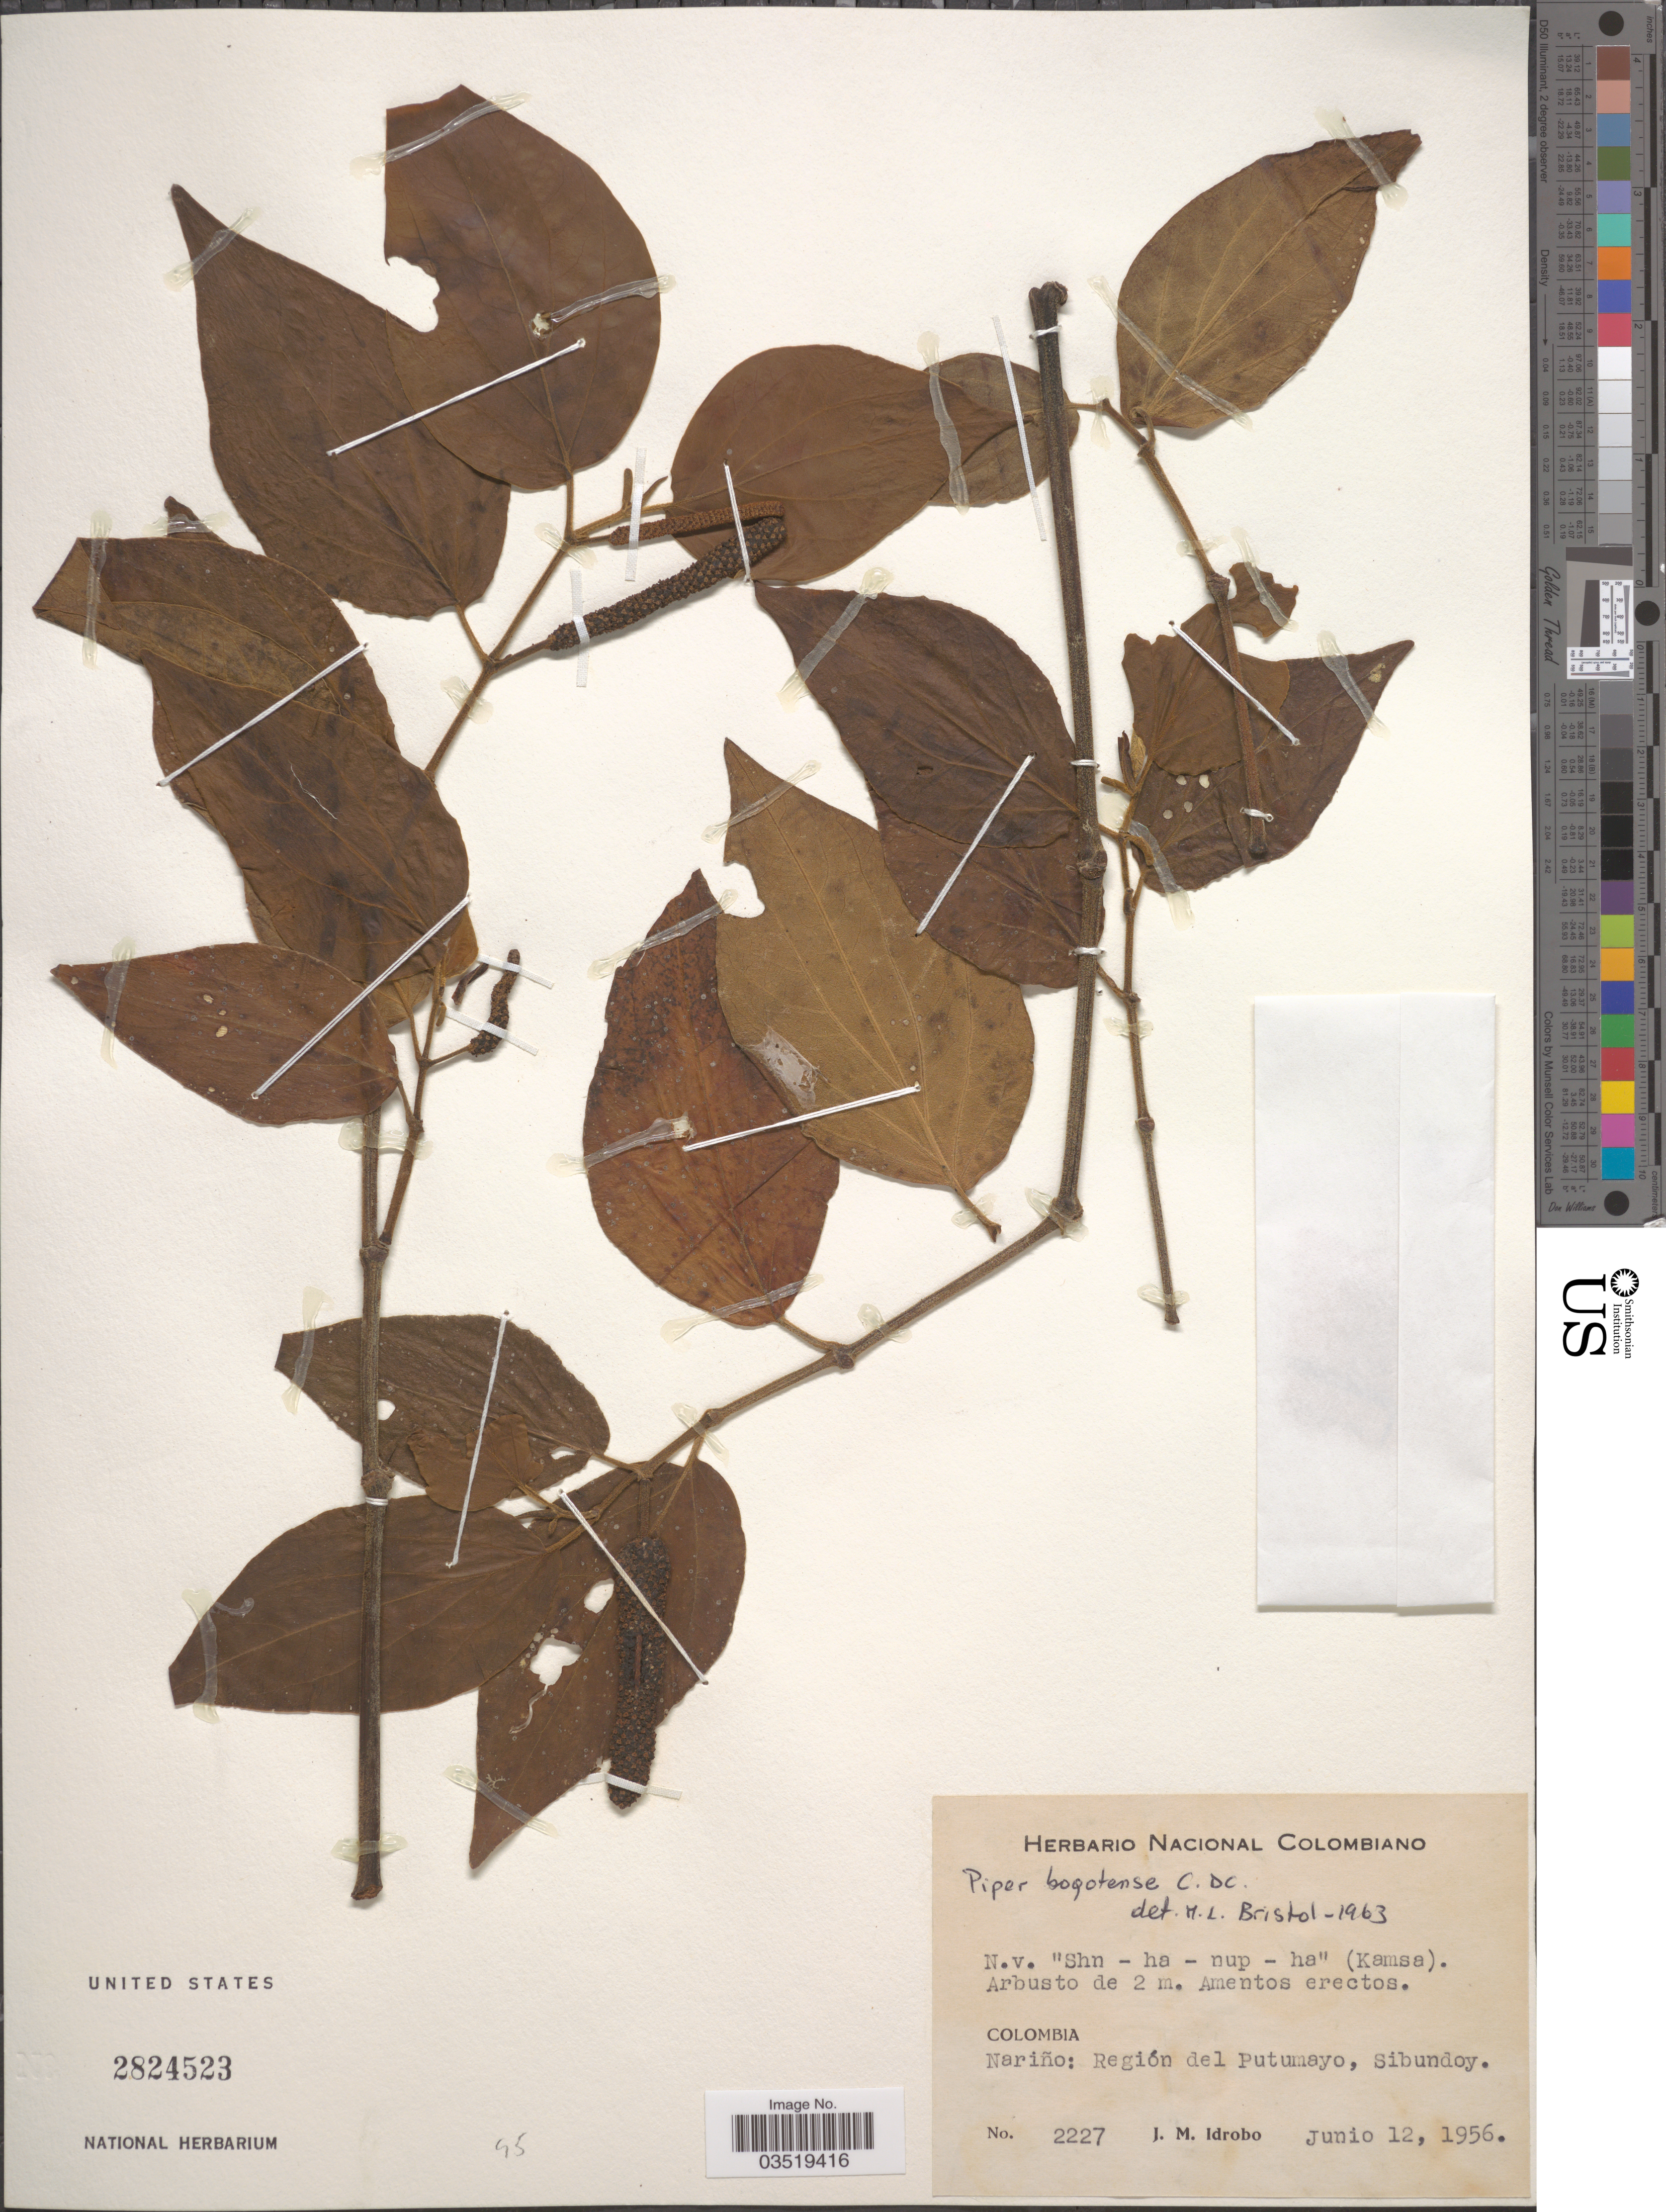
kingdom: Plantae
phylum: Tracheophyta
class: Magnoliopsida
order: Piperales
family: Piperaceae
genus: Piper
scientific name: Piper bogotense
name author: C. DC.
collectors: J. M. Idrobo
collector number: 2227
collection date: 1956-06-12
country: Colombia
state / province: Nariño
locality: Región del Putumayo, Sibundoy.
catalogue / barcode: US 2824523